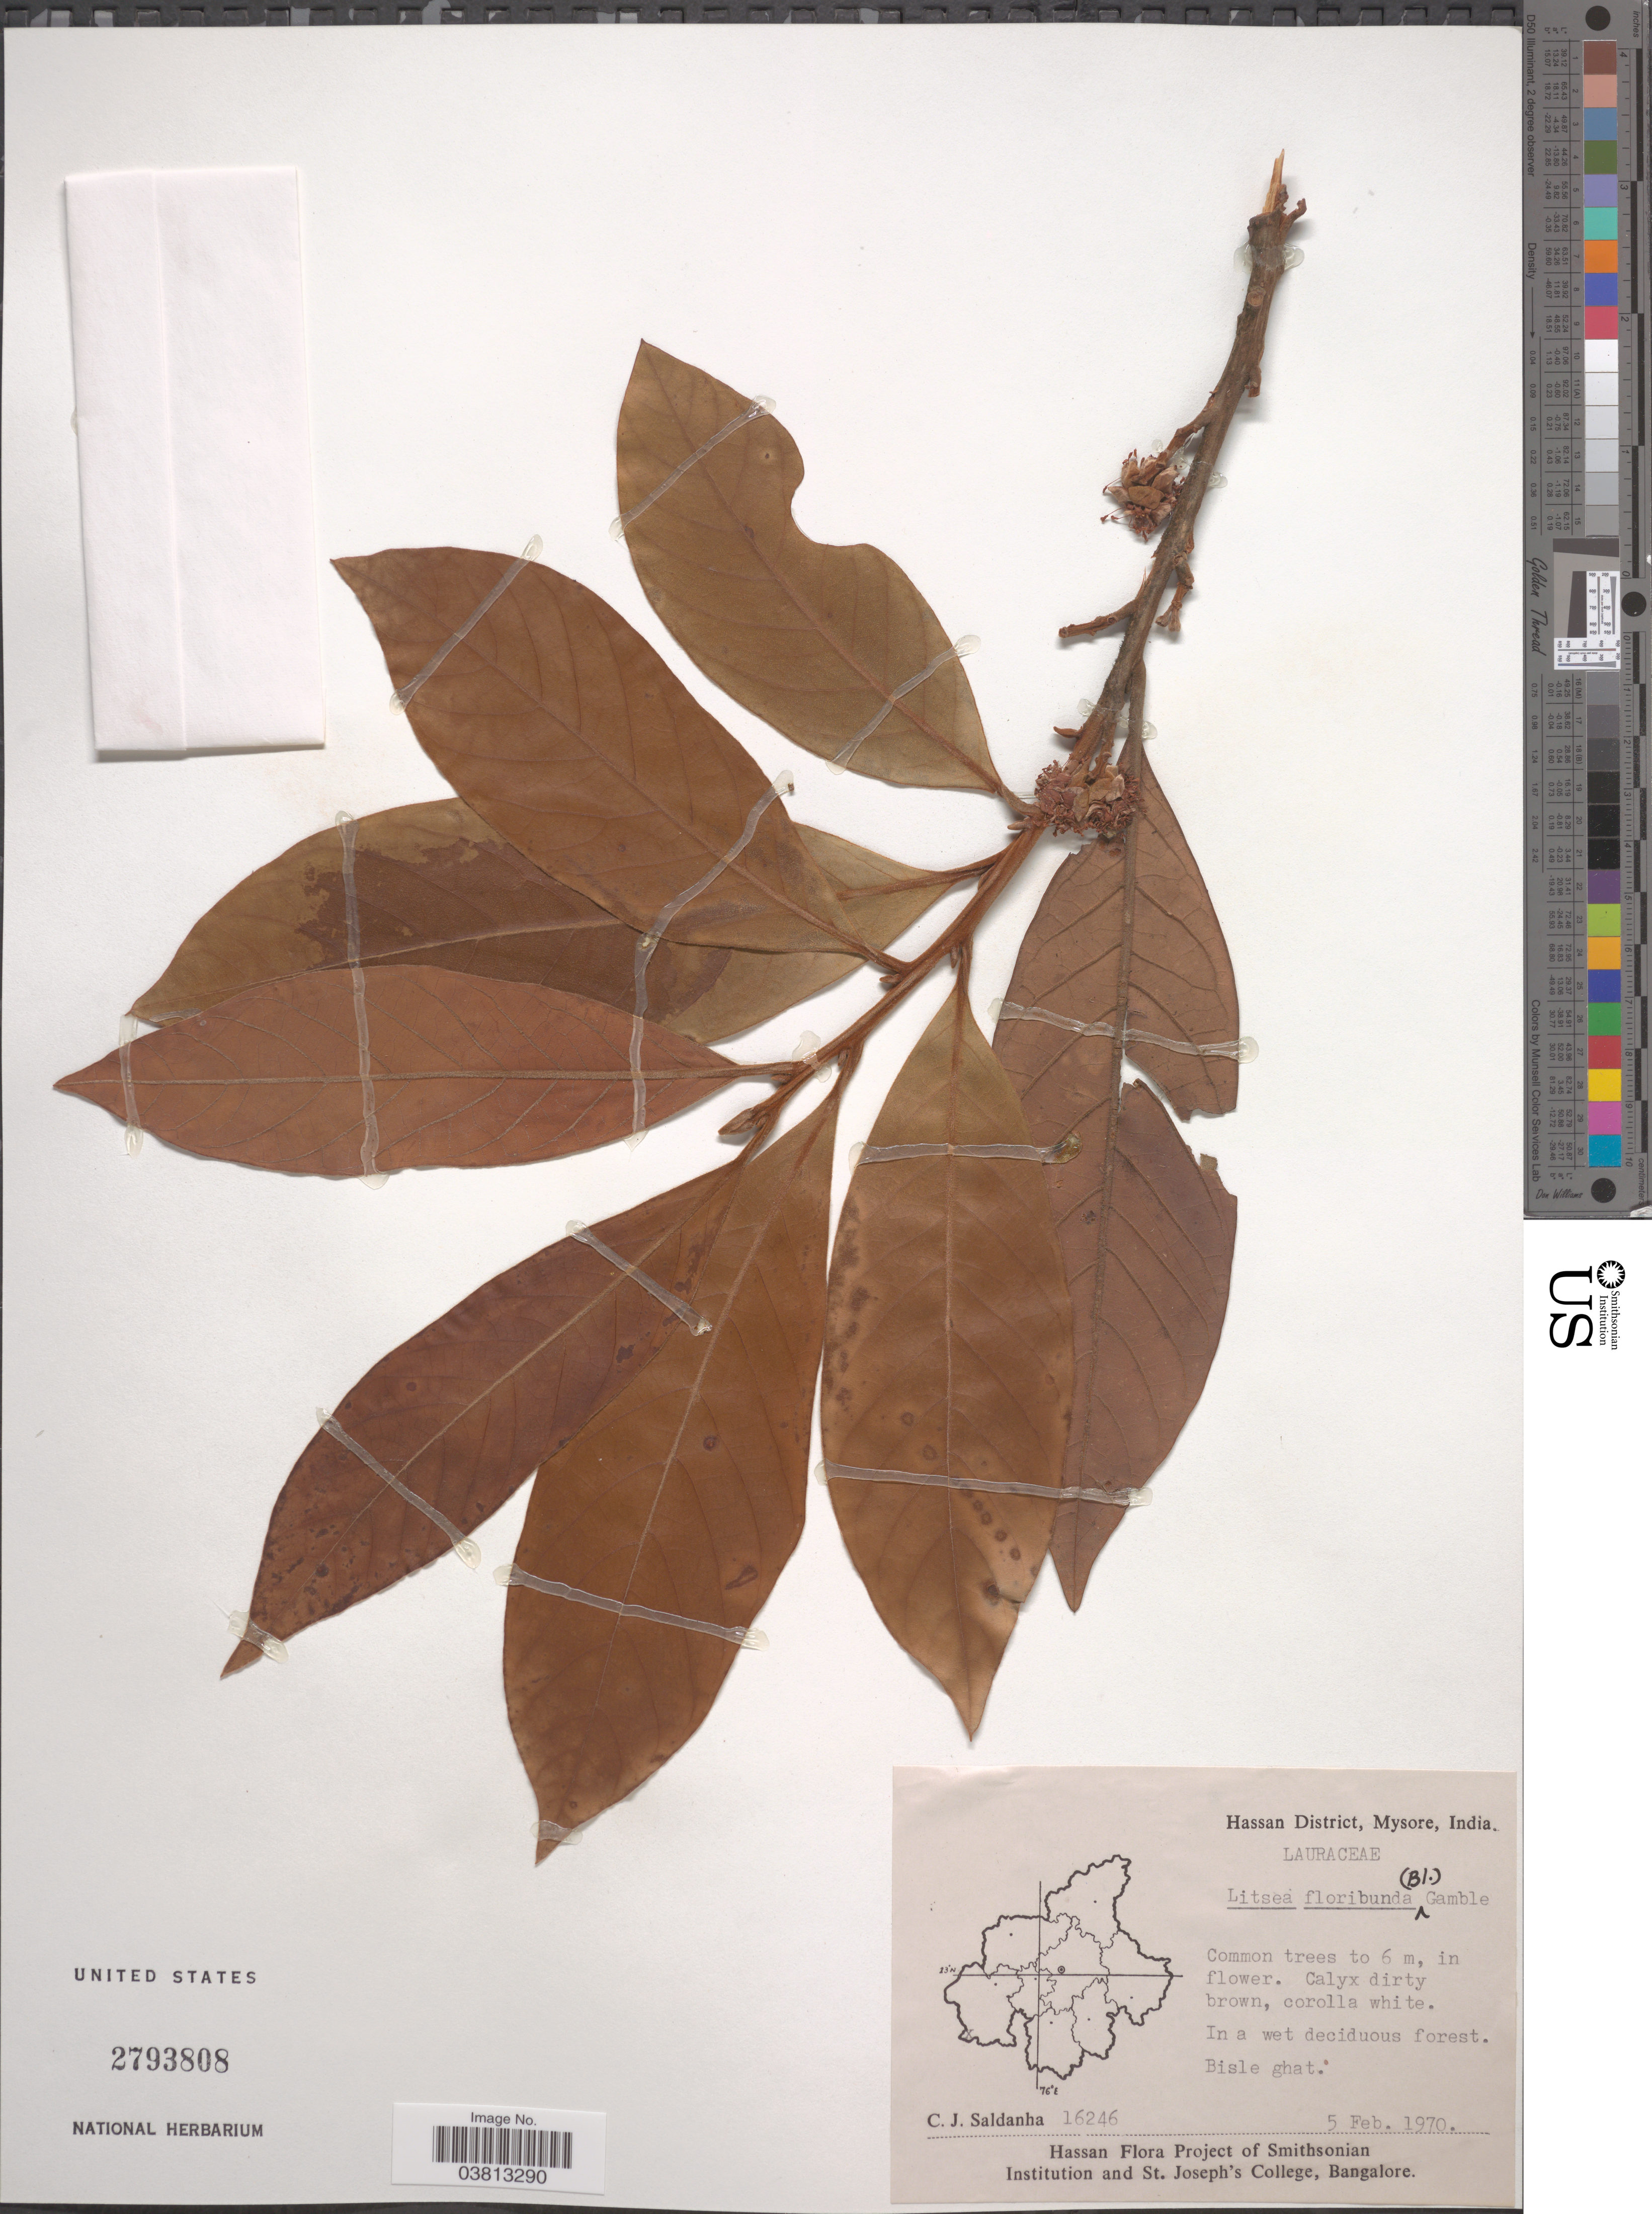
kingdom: Plantae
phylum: Tracheophyta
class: Magnoliopsida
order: Laurales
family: Lauraceae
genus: Litsea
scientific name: Litsea floribunda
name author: Gamble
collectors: C. J. Saldanha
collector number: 16246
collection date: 1970-02-05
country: India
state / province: Karnataka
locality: Hassan District, Mysore. Bisle ghat.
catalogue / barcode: US 2793808